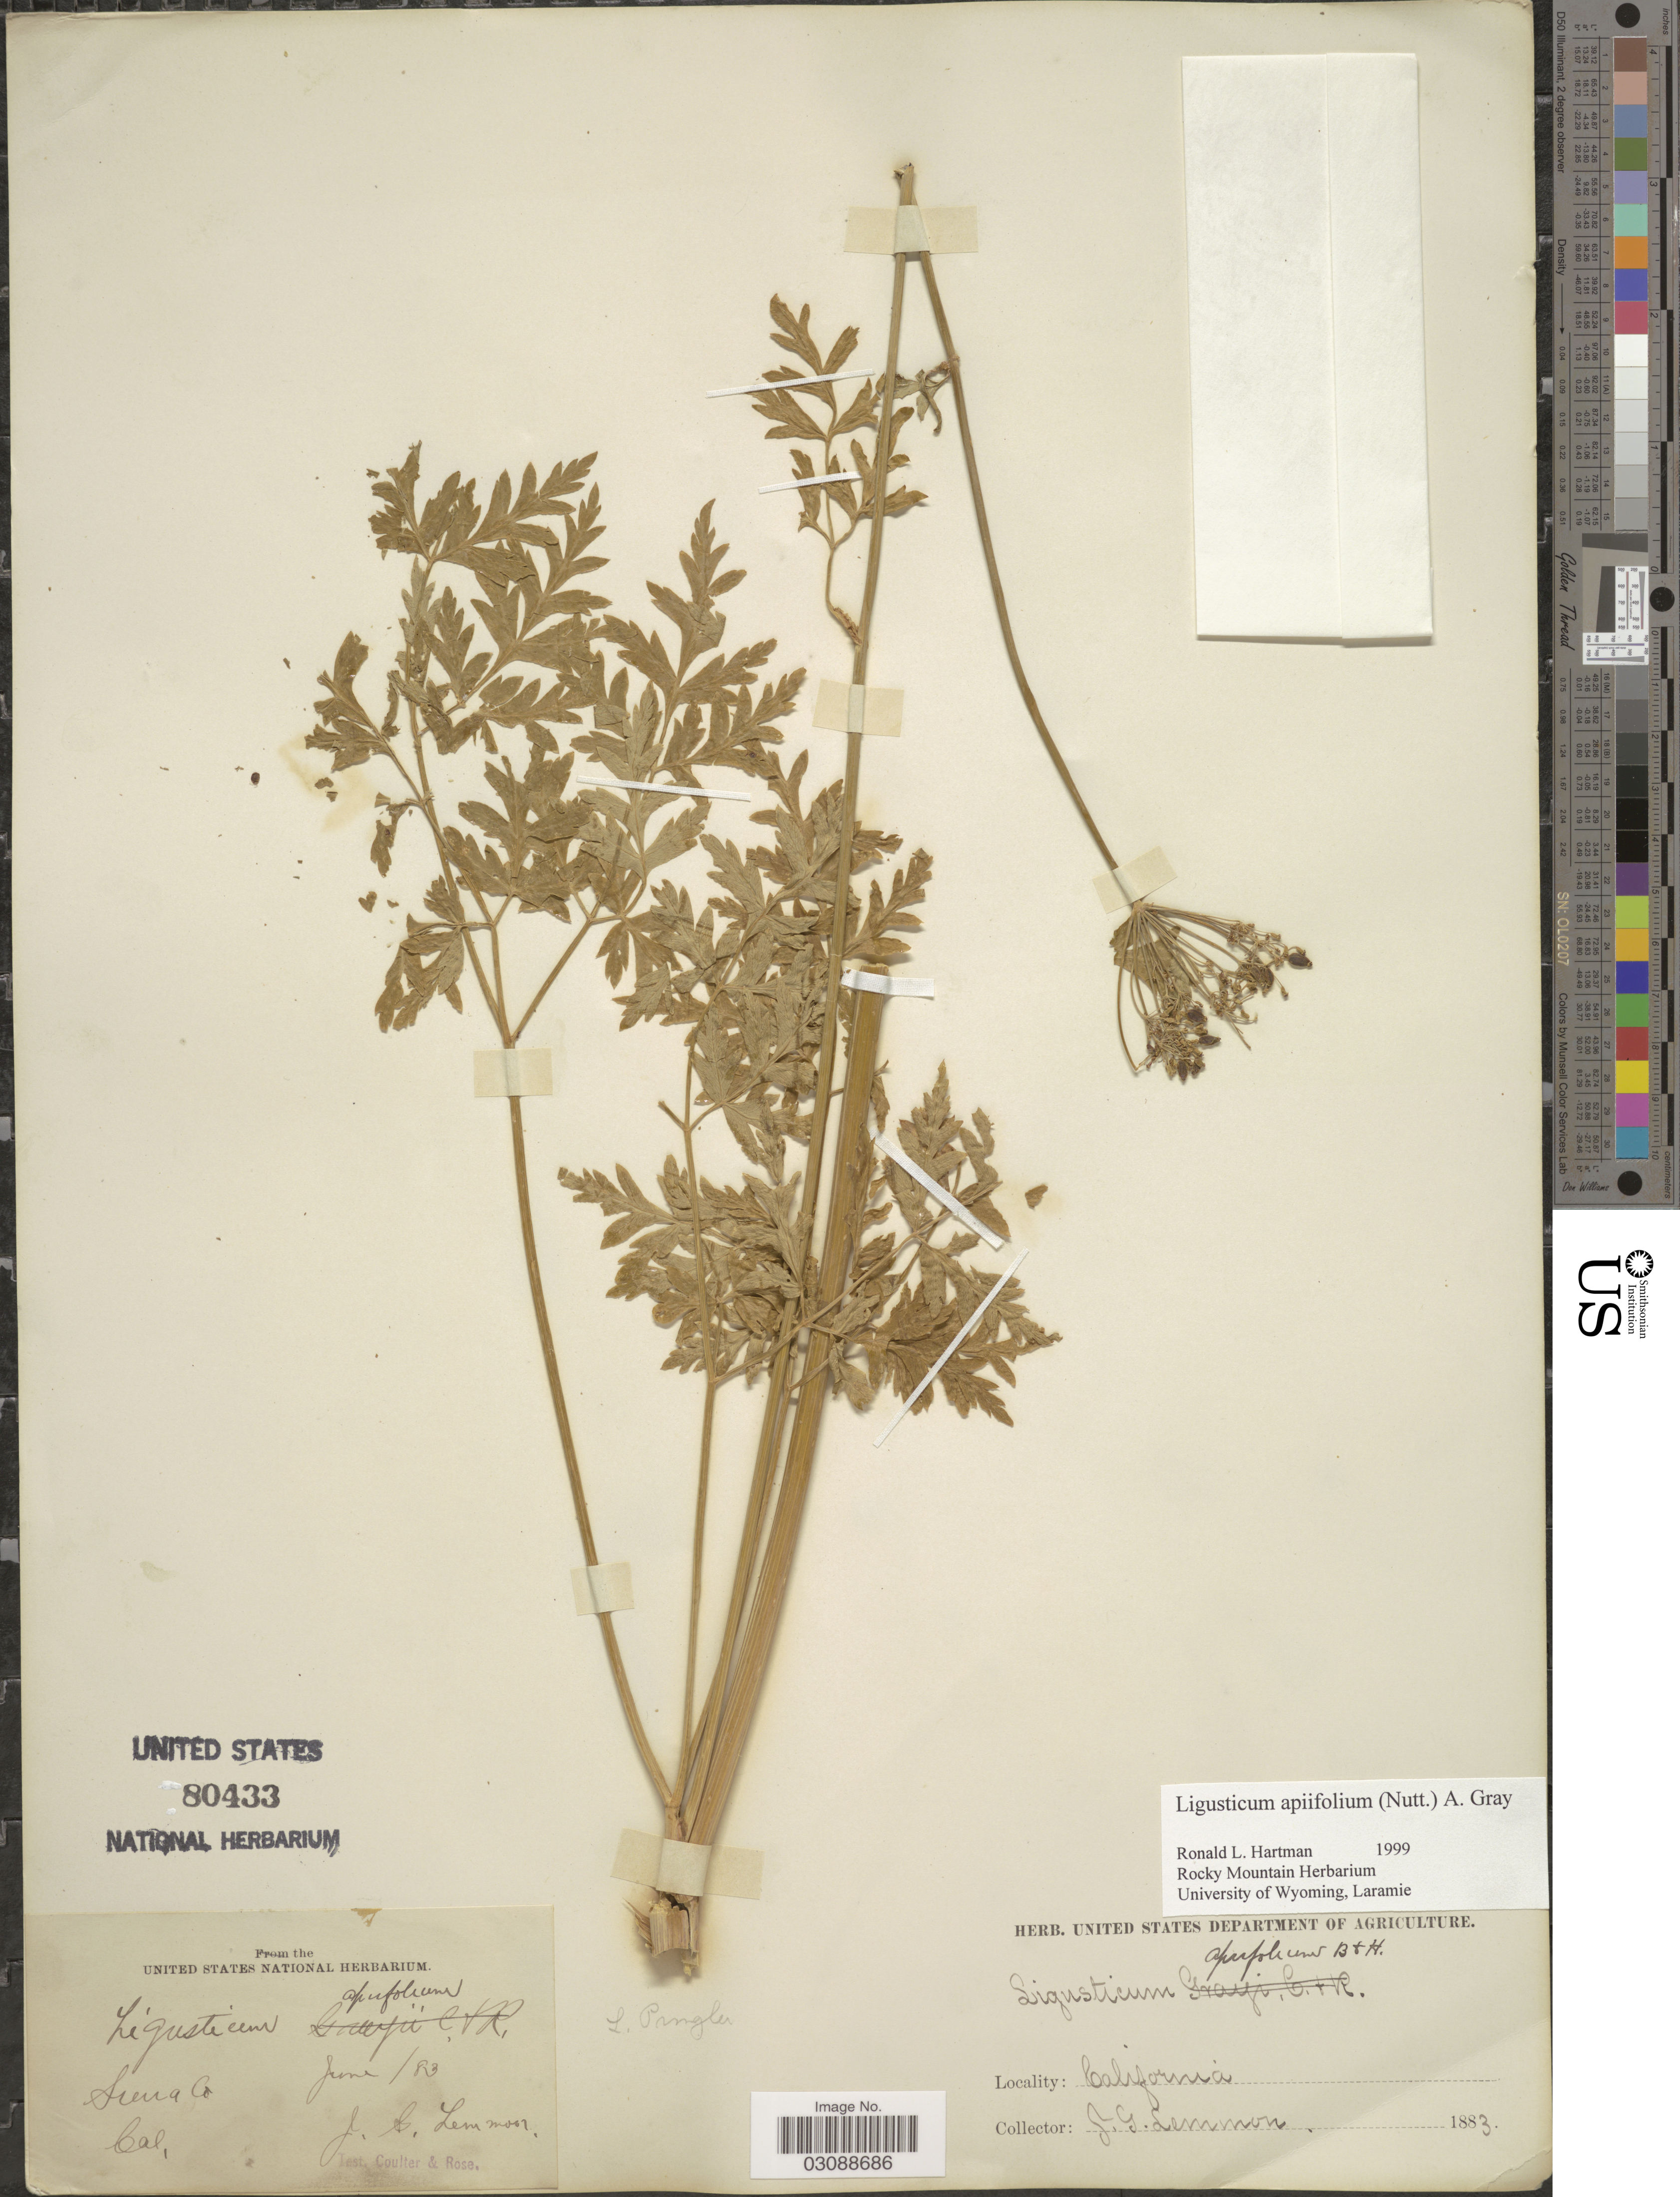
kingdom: Plantae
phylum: Tracheophyta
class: Magnoliopsida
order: Apiales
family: Apiaceae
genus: Ligusticum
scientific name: Ligusticum apiifolium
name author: (Nutt. ex Torr. & A. Gray) A. Gray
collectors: J. Lemmon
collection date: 1883-06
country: United States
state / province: California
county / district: Sierra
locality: Sierra Co.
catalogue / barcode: US 80433